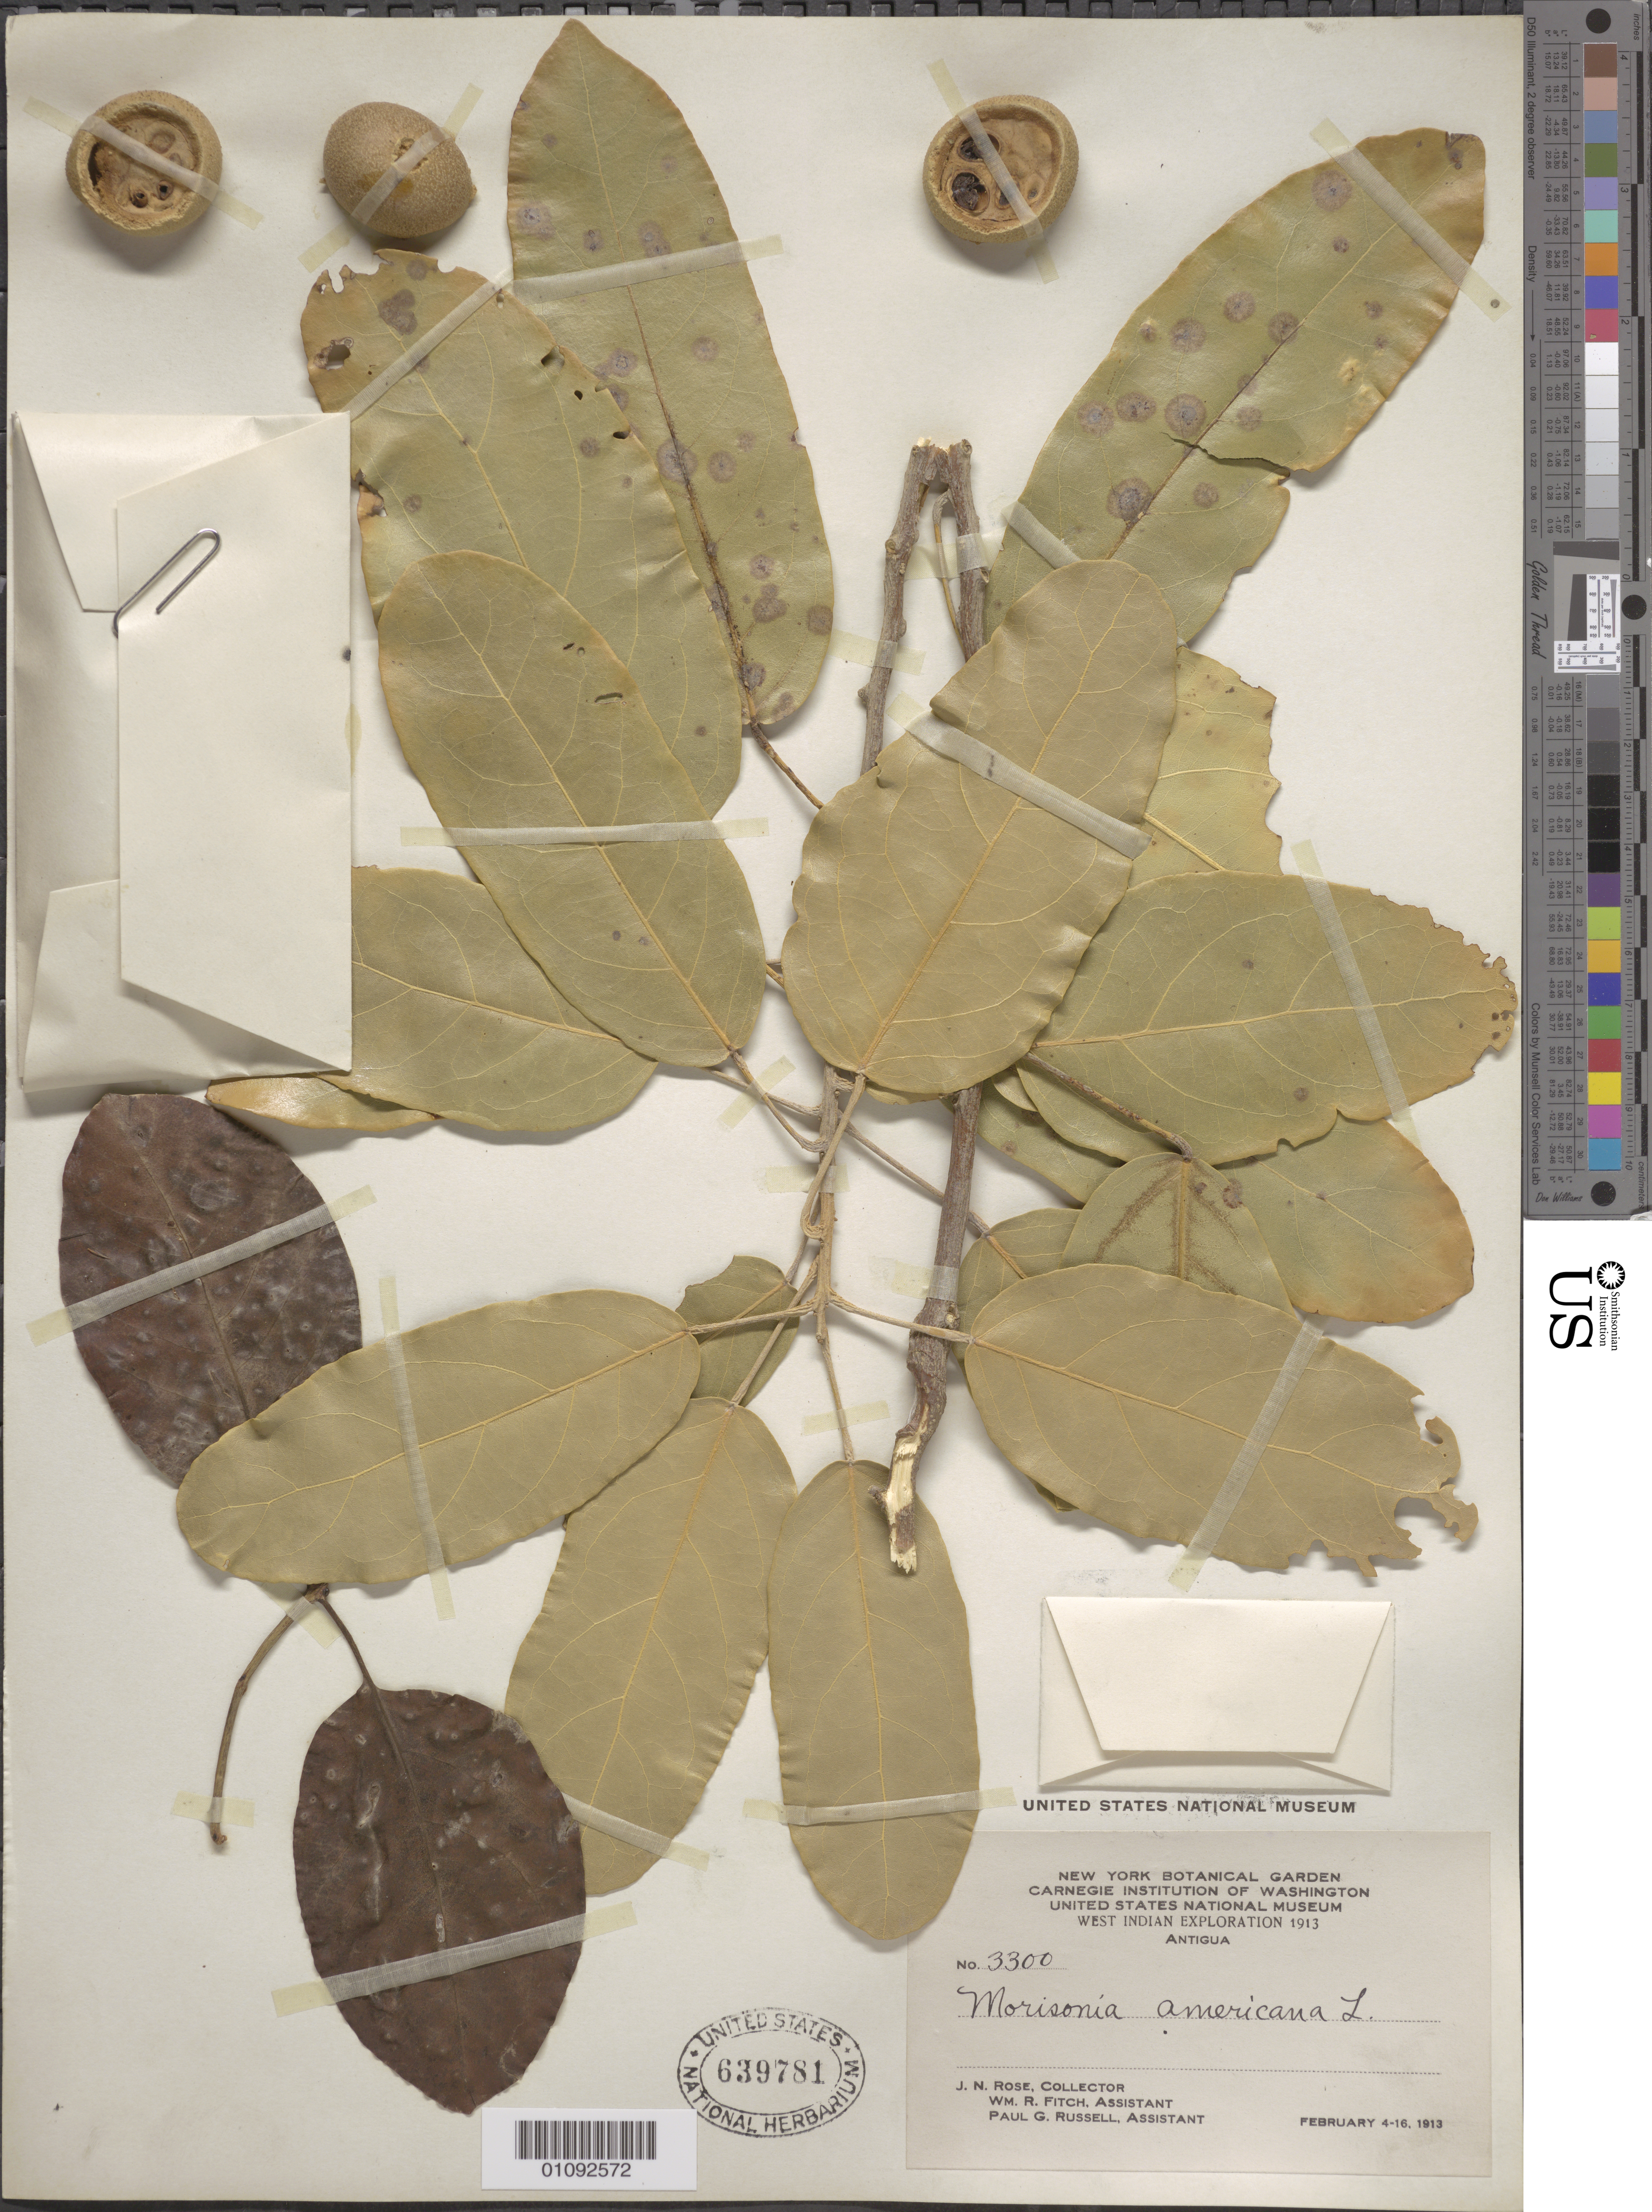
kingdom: Plantae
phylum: Tracheophyta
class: Magnoliopsida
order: Brassicales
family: Capparaceae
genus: Morisonia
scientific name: Morisonia americana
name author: L.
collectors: J. N. Rose, W. R. Fitch & P. G. Russell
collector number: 3300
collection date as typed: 04 Feb 1913 to 16 Feb 1913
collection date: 1913-02-04/1913-02-16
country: Antigua and Barbuda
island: Antigua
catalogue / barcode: US 639781